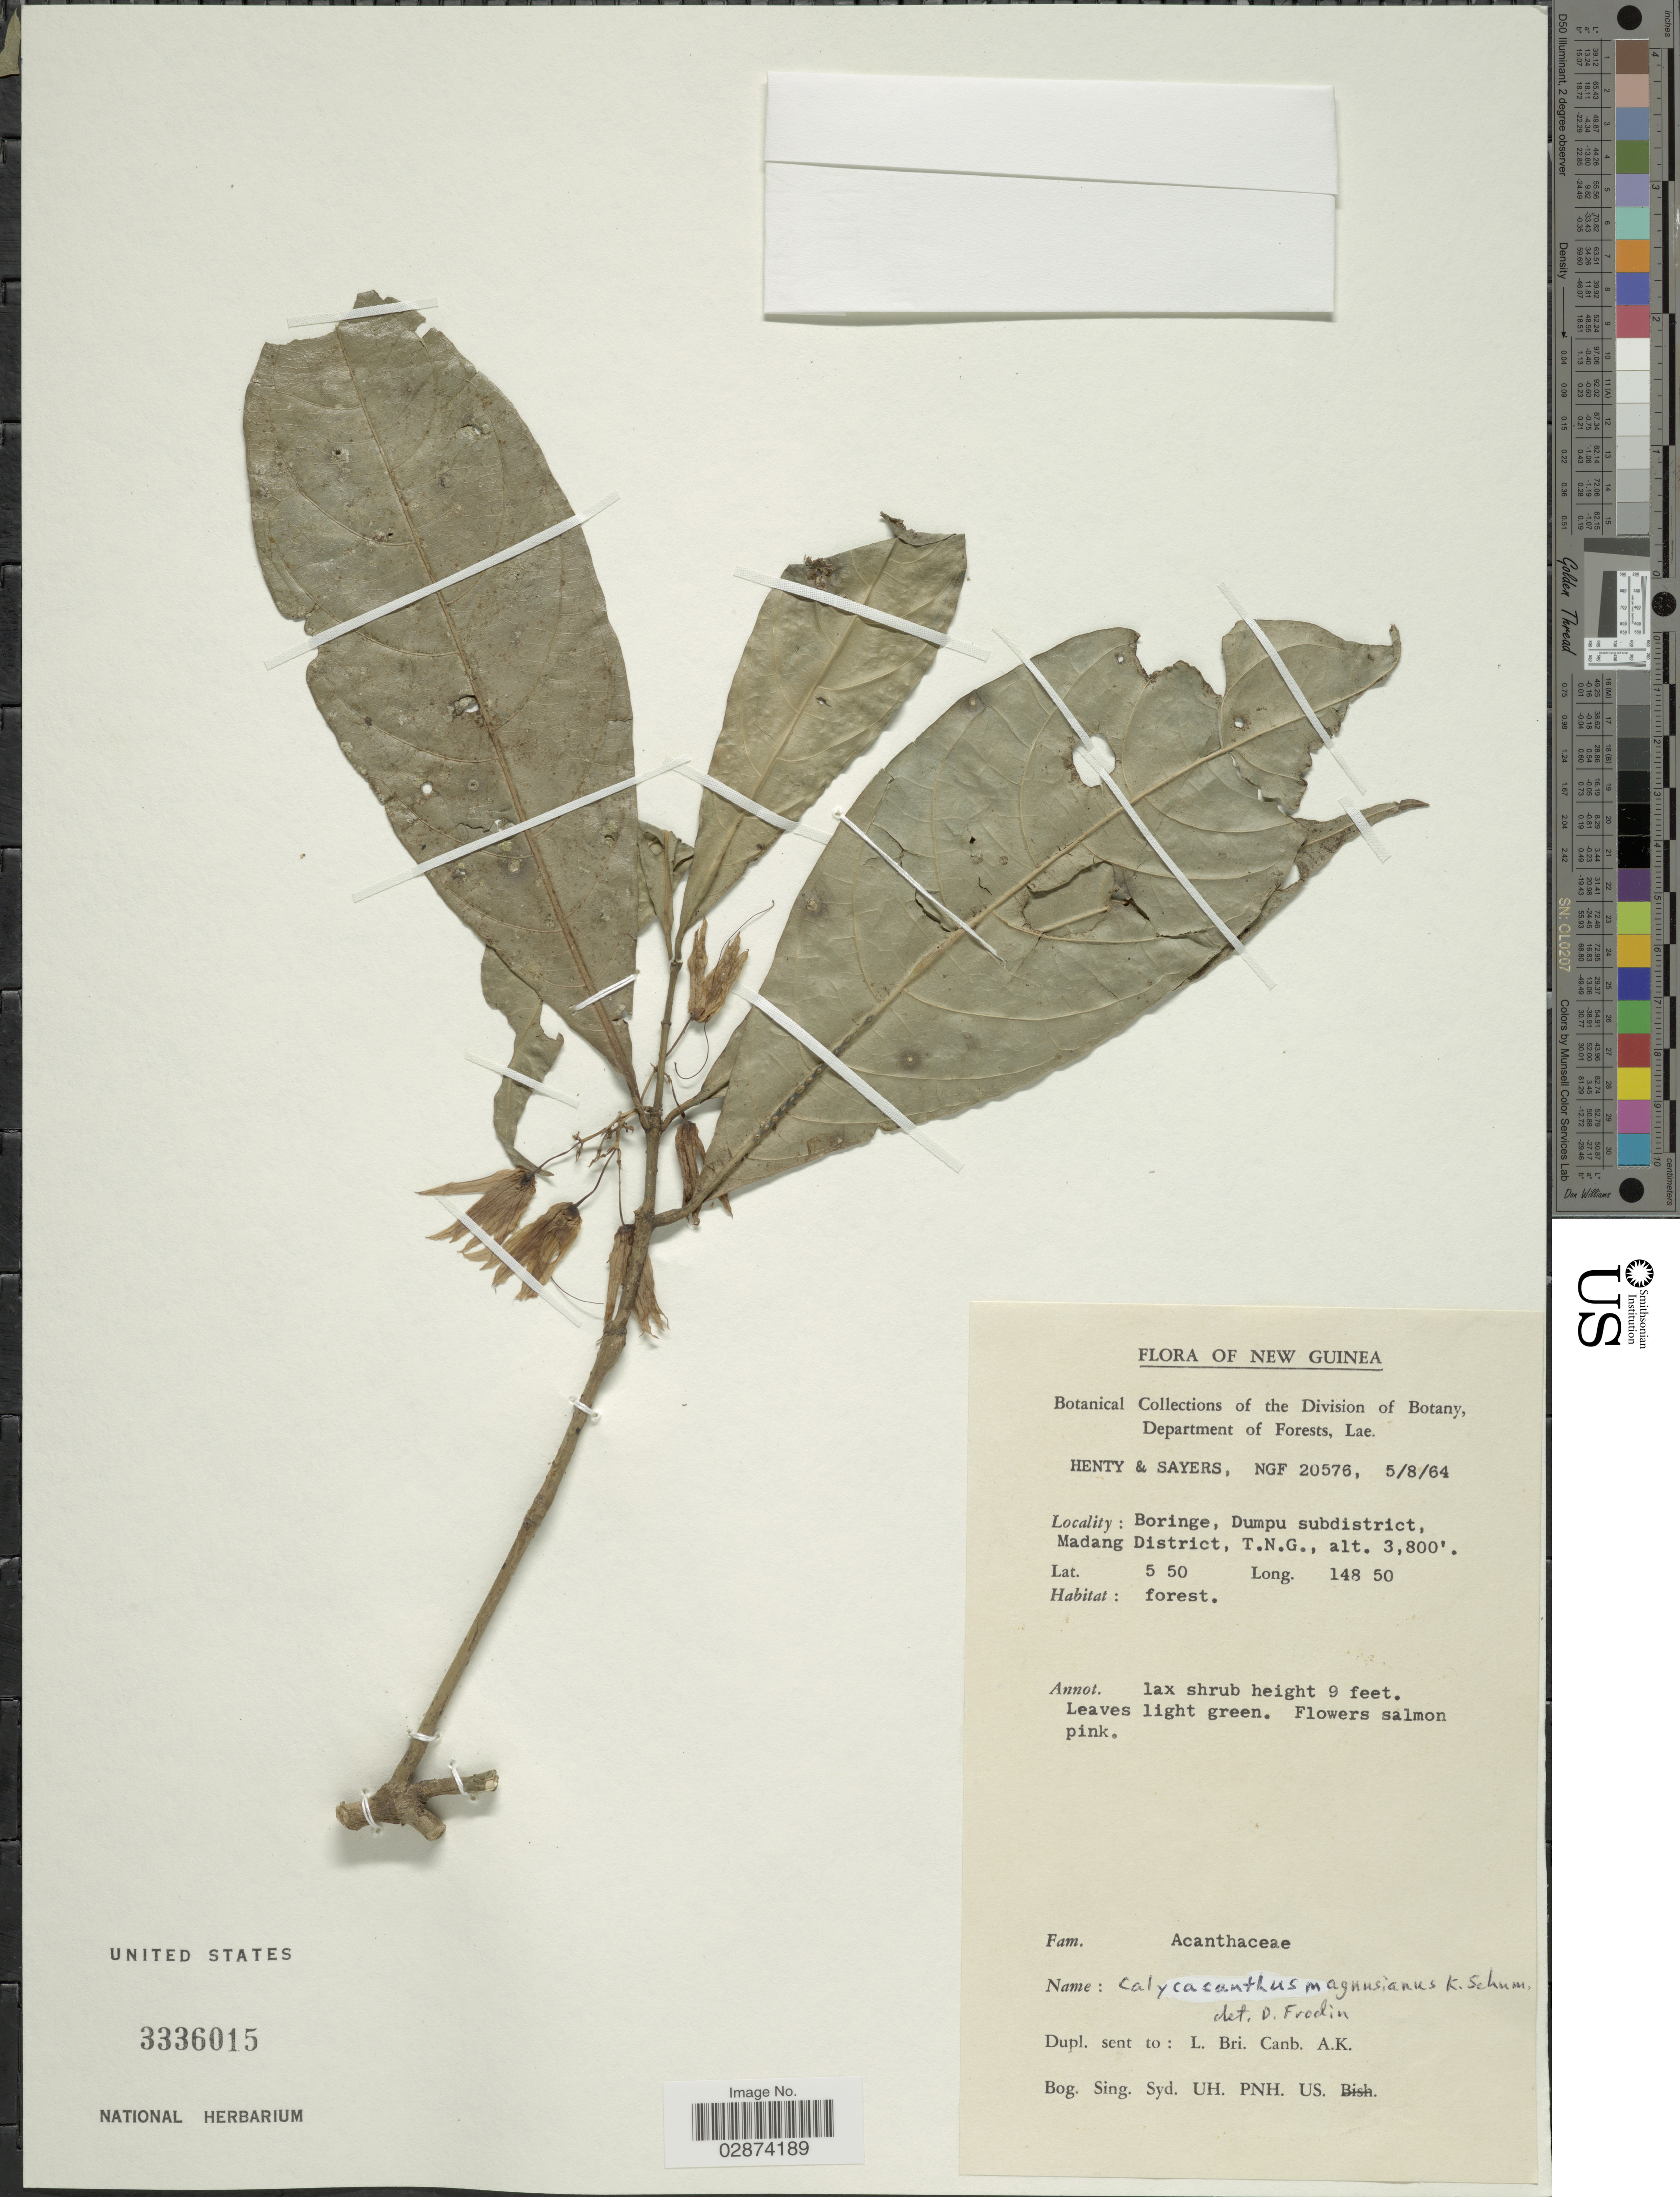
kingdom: Plantae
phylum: Tracheophyta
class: Magnoliopsida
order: Lamiales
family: Acanthaceae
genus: Calycacanthus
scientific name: Calycacanthus magnusianus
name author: K. Schum.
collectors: -. Henty & -. Sayers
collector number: NGF 20576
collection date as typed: Transcribed d/m/y: 5/8/64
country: Papua New Guinea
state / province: Madang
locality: New Guinea. Boringe, Dumpu subdistrict, Madang District, T.N.G.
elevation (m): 1158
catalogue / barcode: US 3336015